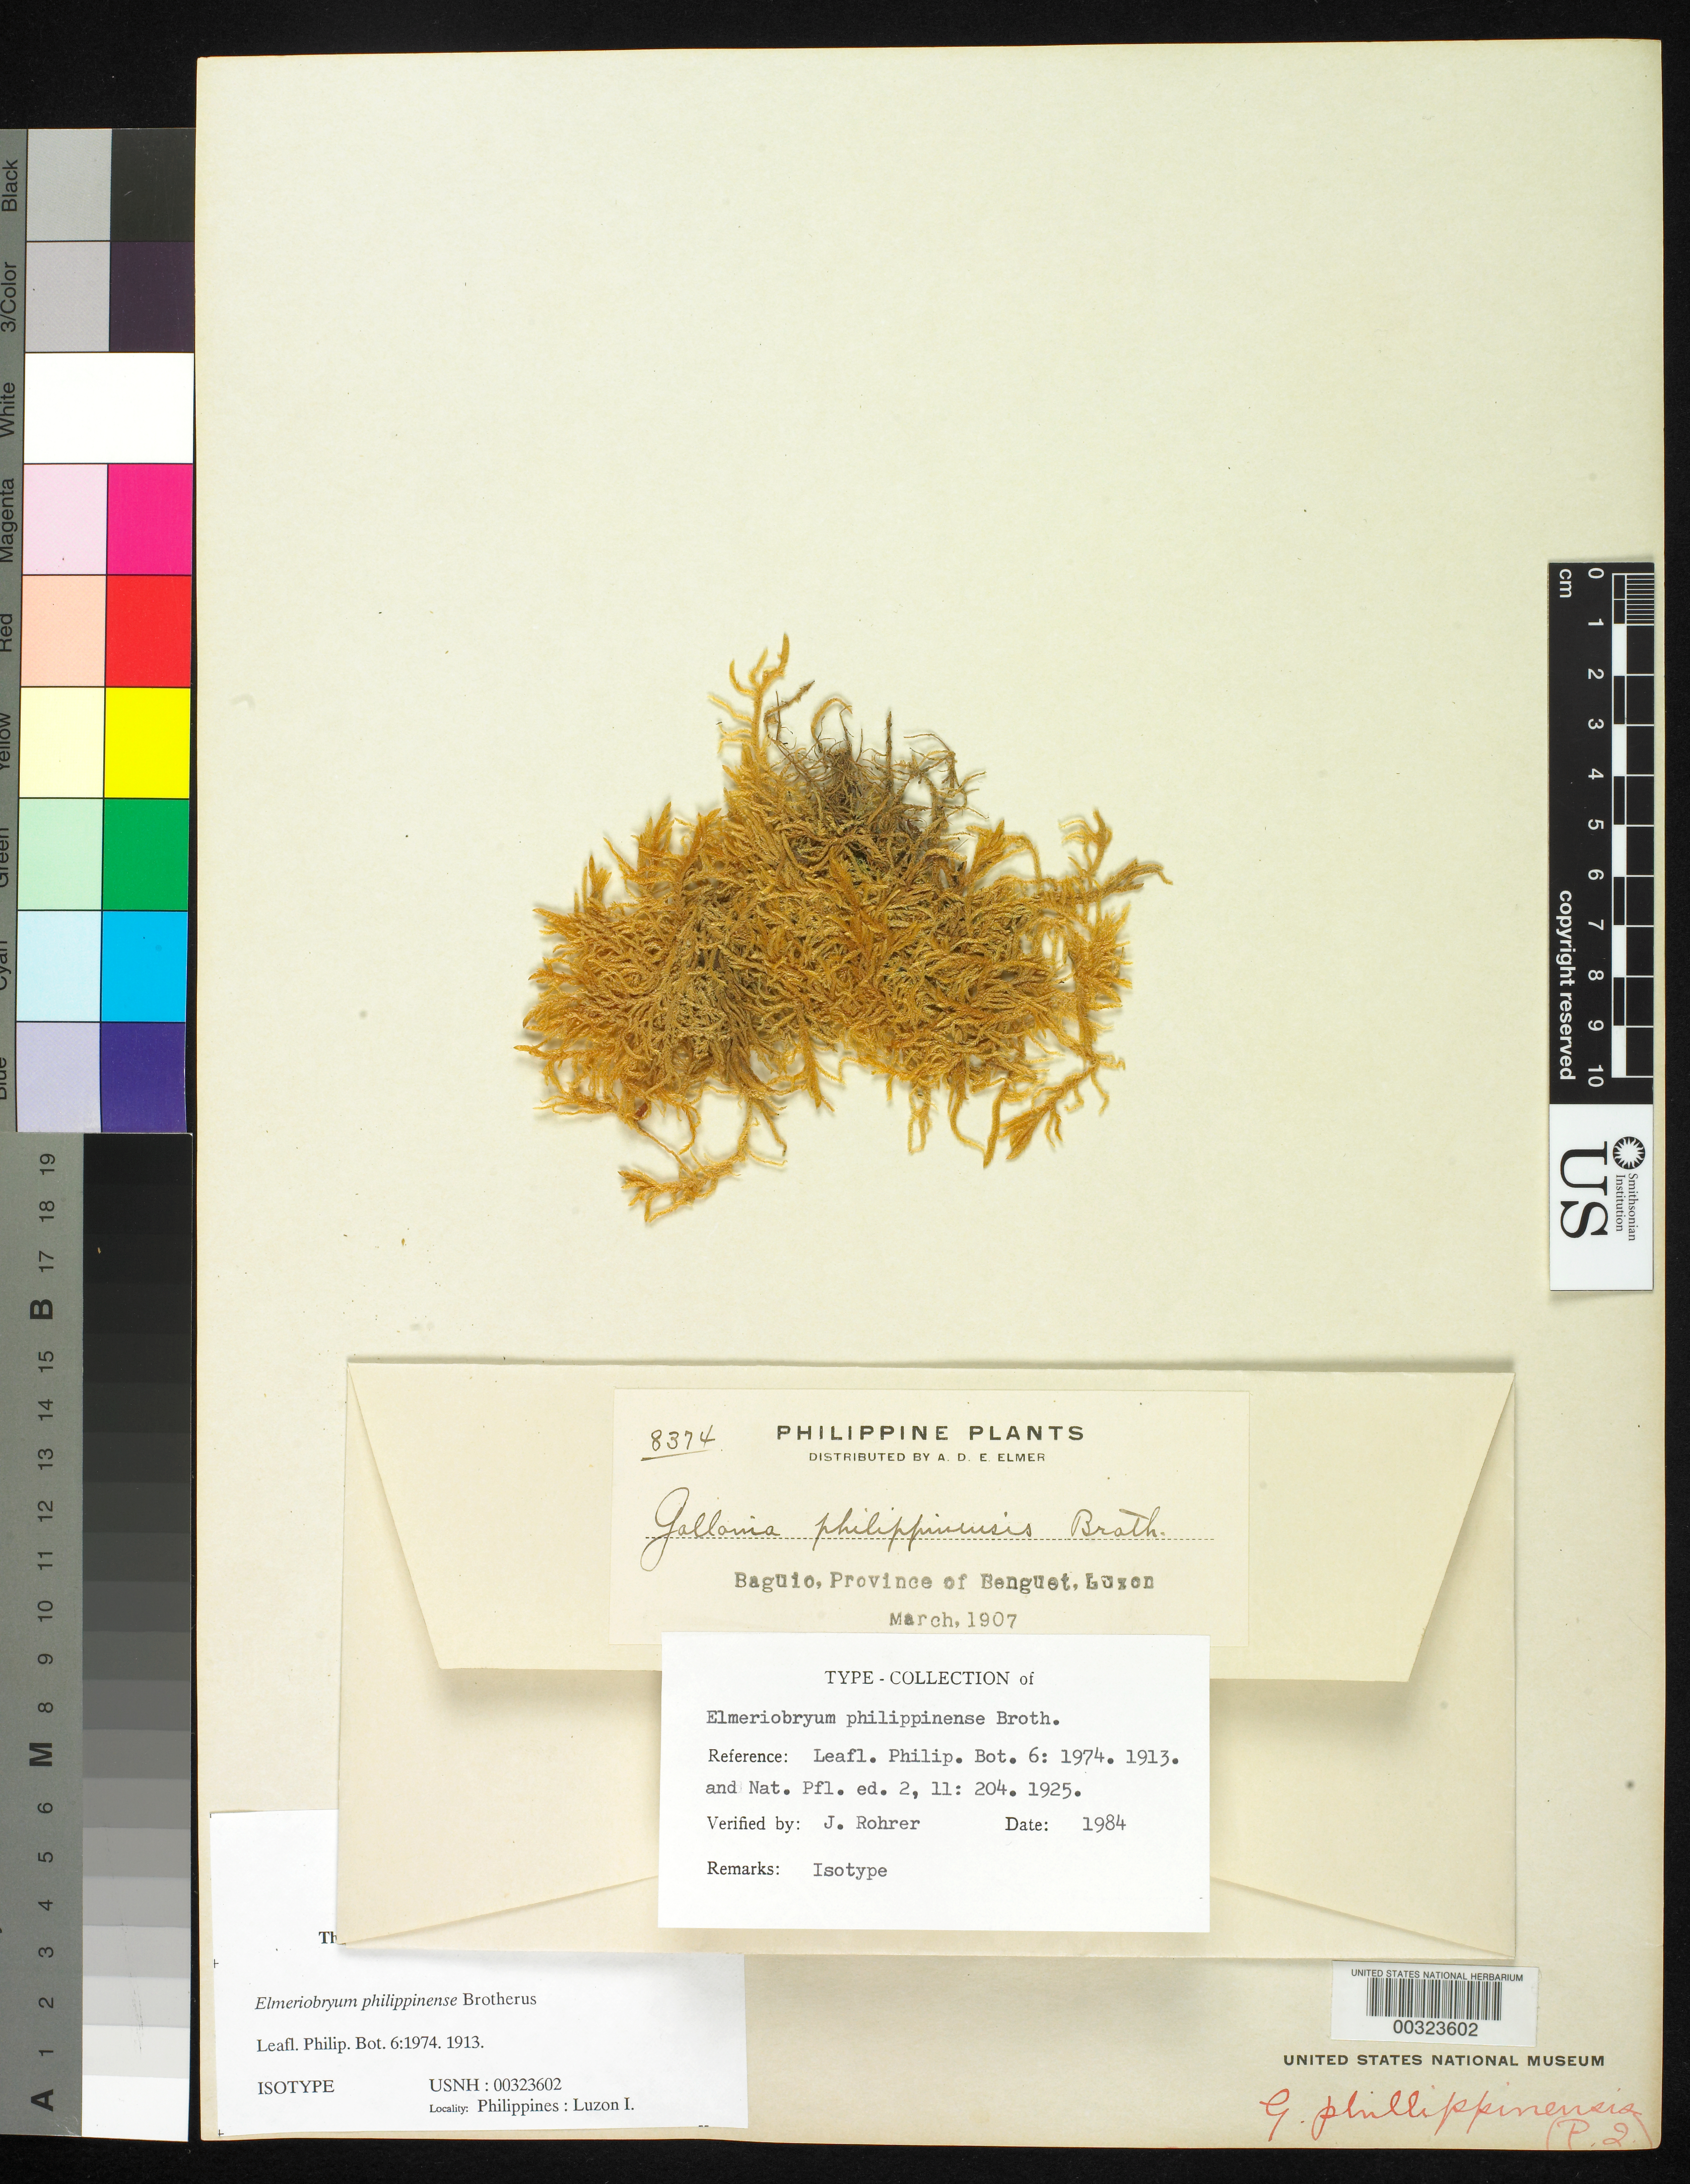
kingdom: Plantae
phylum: Bryophyta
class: Bryopsida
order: Hypnales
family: Hypnaceae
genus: Elmeriobryum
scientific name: Elmeriobryum philippinense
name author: Broth.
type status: Isotype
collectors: A. D. E. Elmer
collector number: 8374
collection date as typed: Mar 1907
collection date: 1907-03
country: Philippines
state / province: Cordillera (Administrative Region)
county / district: Benguet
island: Luzon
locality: Baguio.